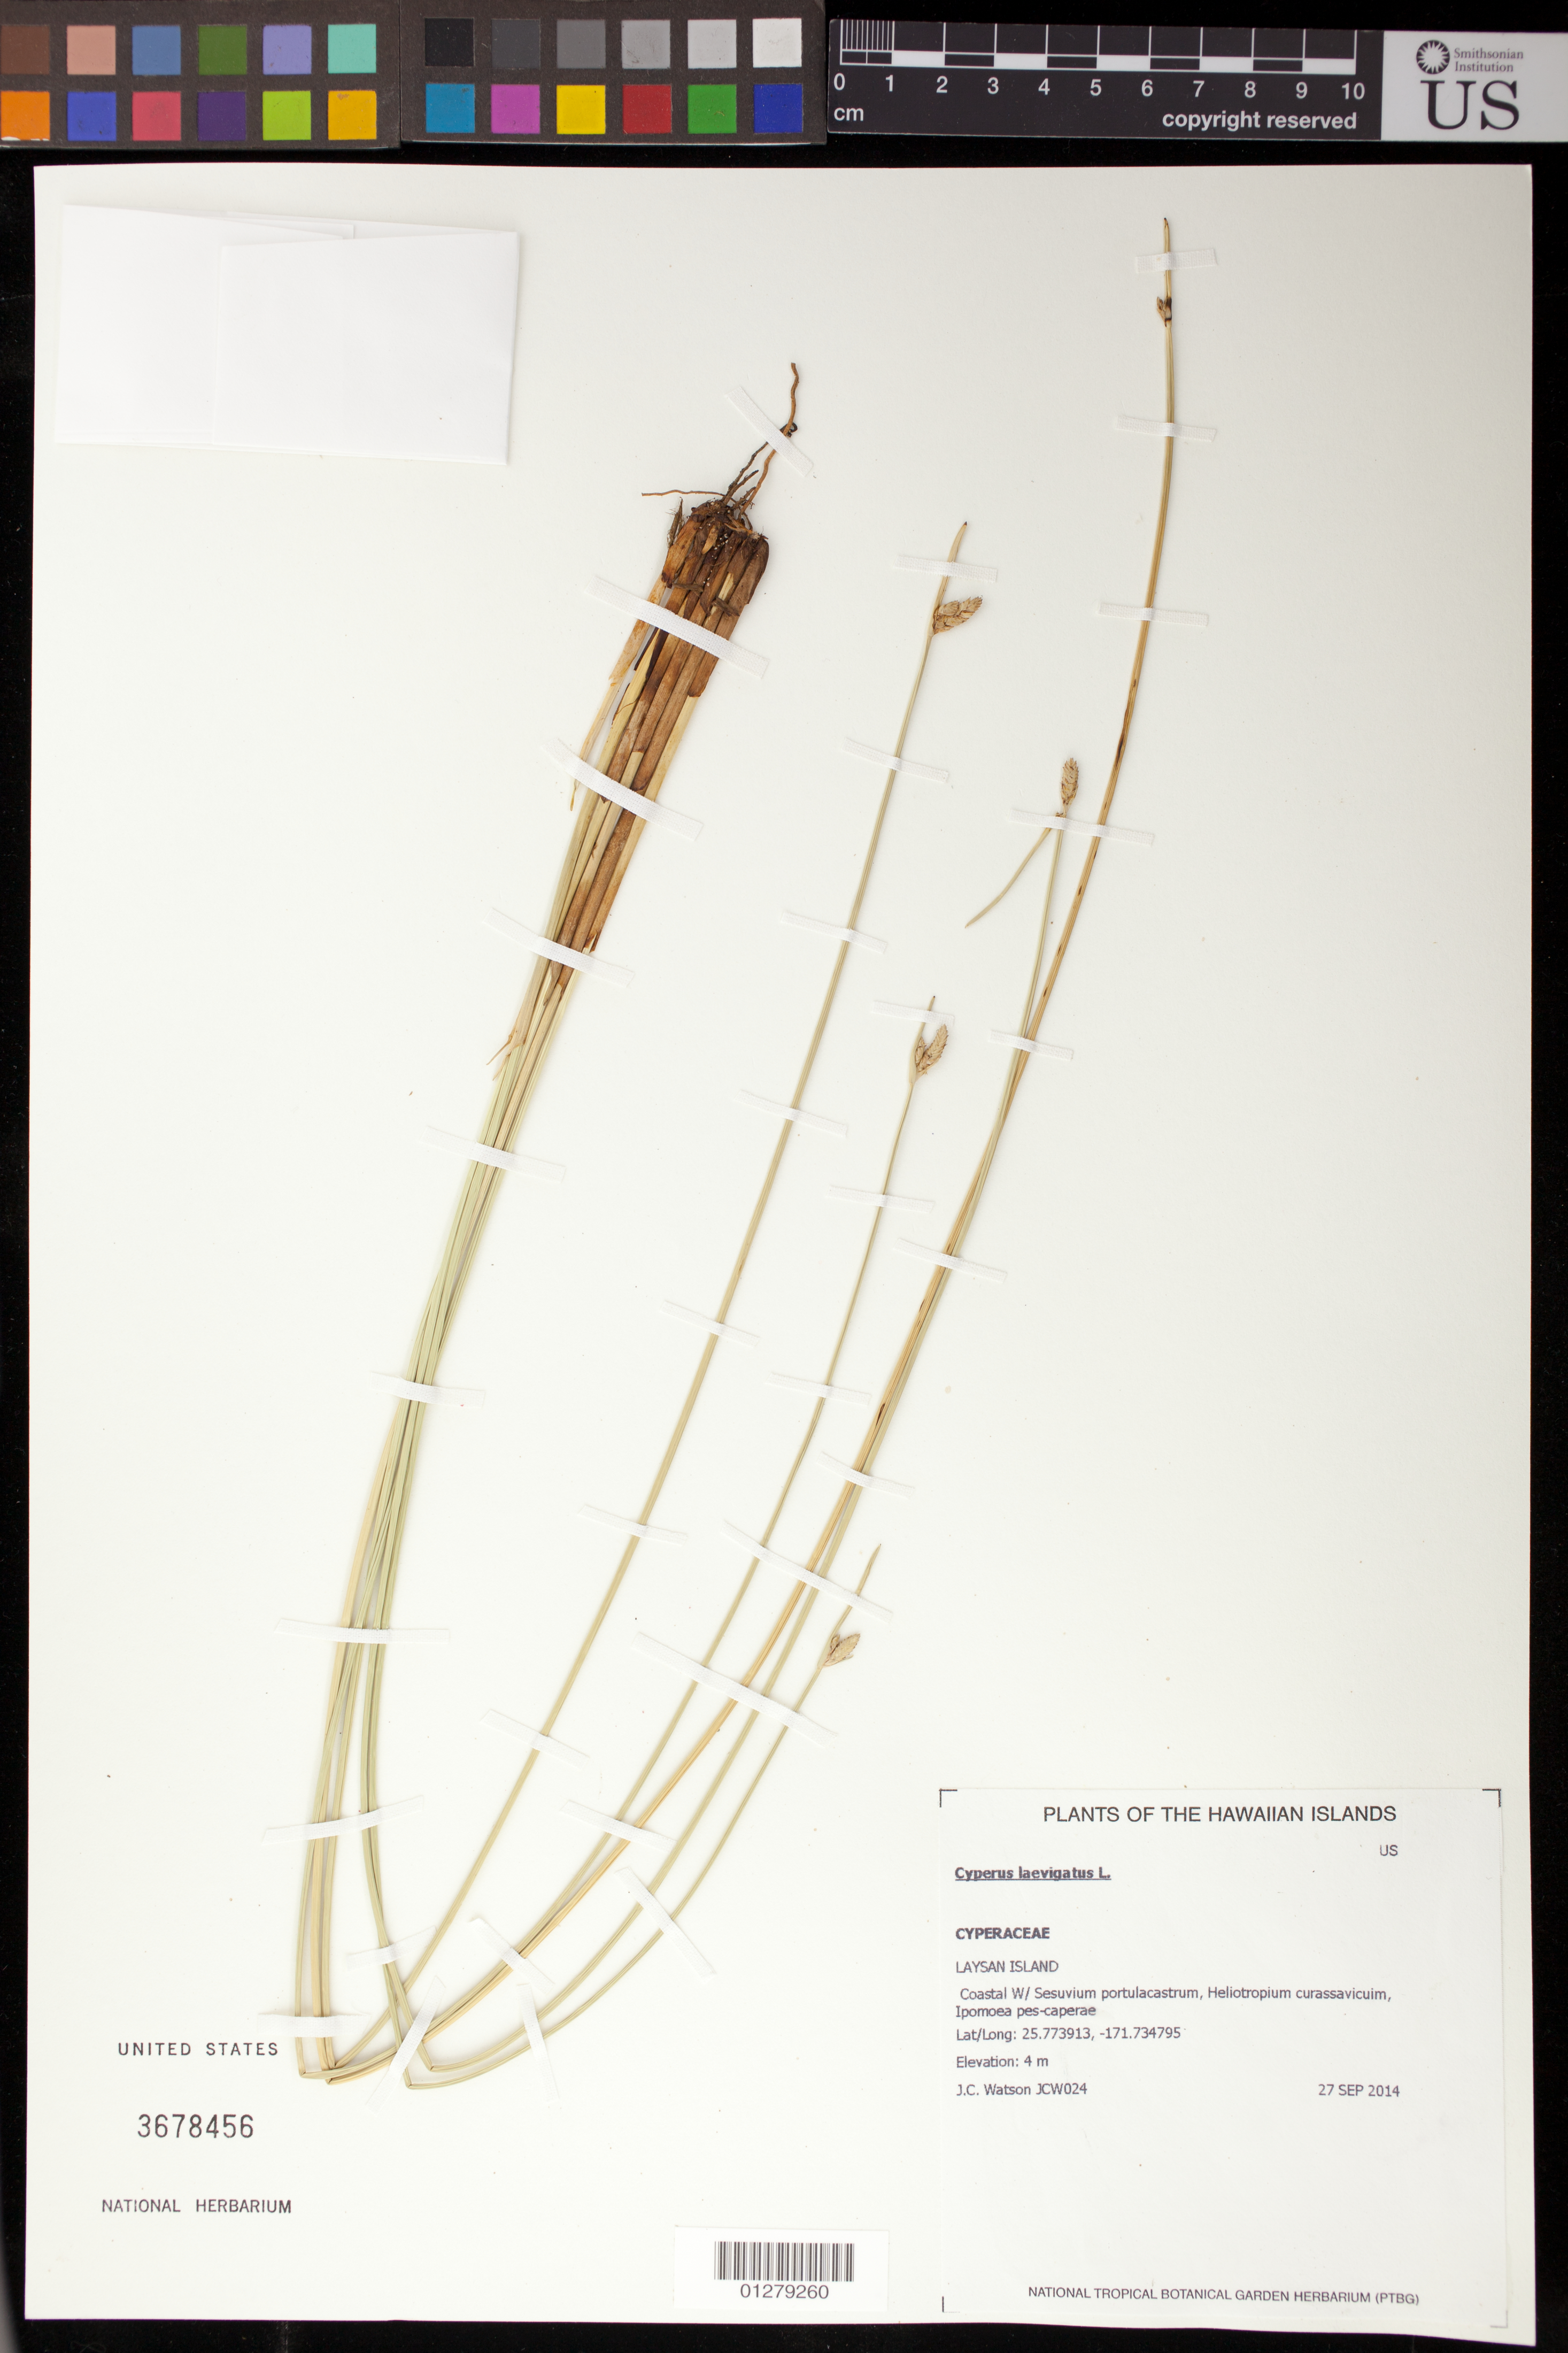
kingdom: Plantae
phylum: Tracheophyta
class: Liliopsida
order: Poales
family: Cyperaceae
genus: Cyperus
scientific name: Cyperus laevigatus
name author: L.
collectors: J. Watson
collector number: JCW024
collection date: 2014-09-26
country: United States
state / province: Hawaii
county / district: Honolulu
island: Laysan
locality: Coastal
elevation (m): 4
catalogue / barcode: US 3678456